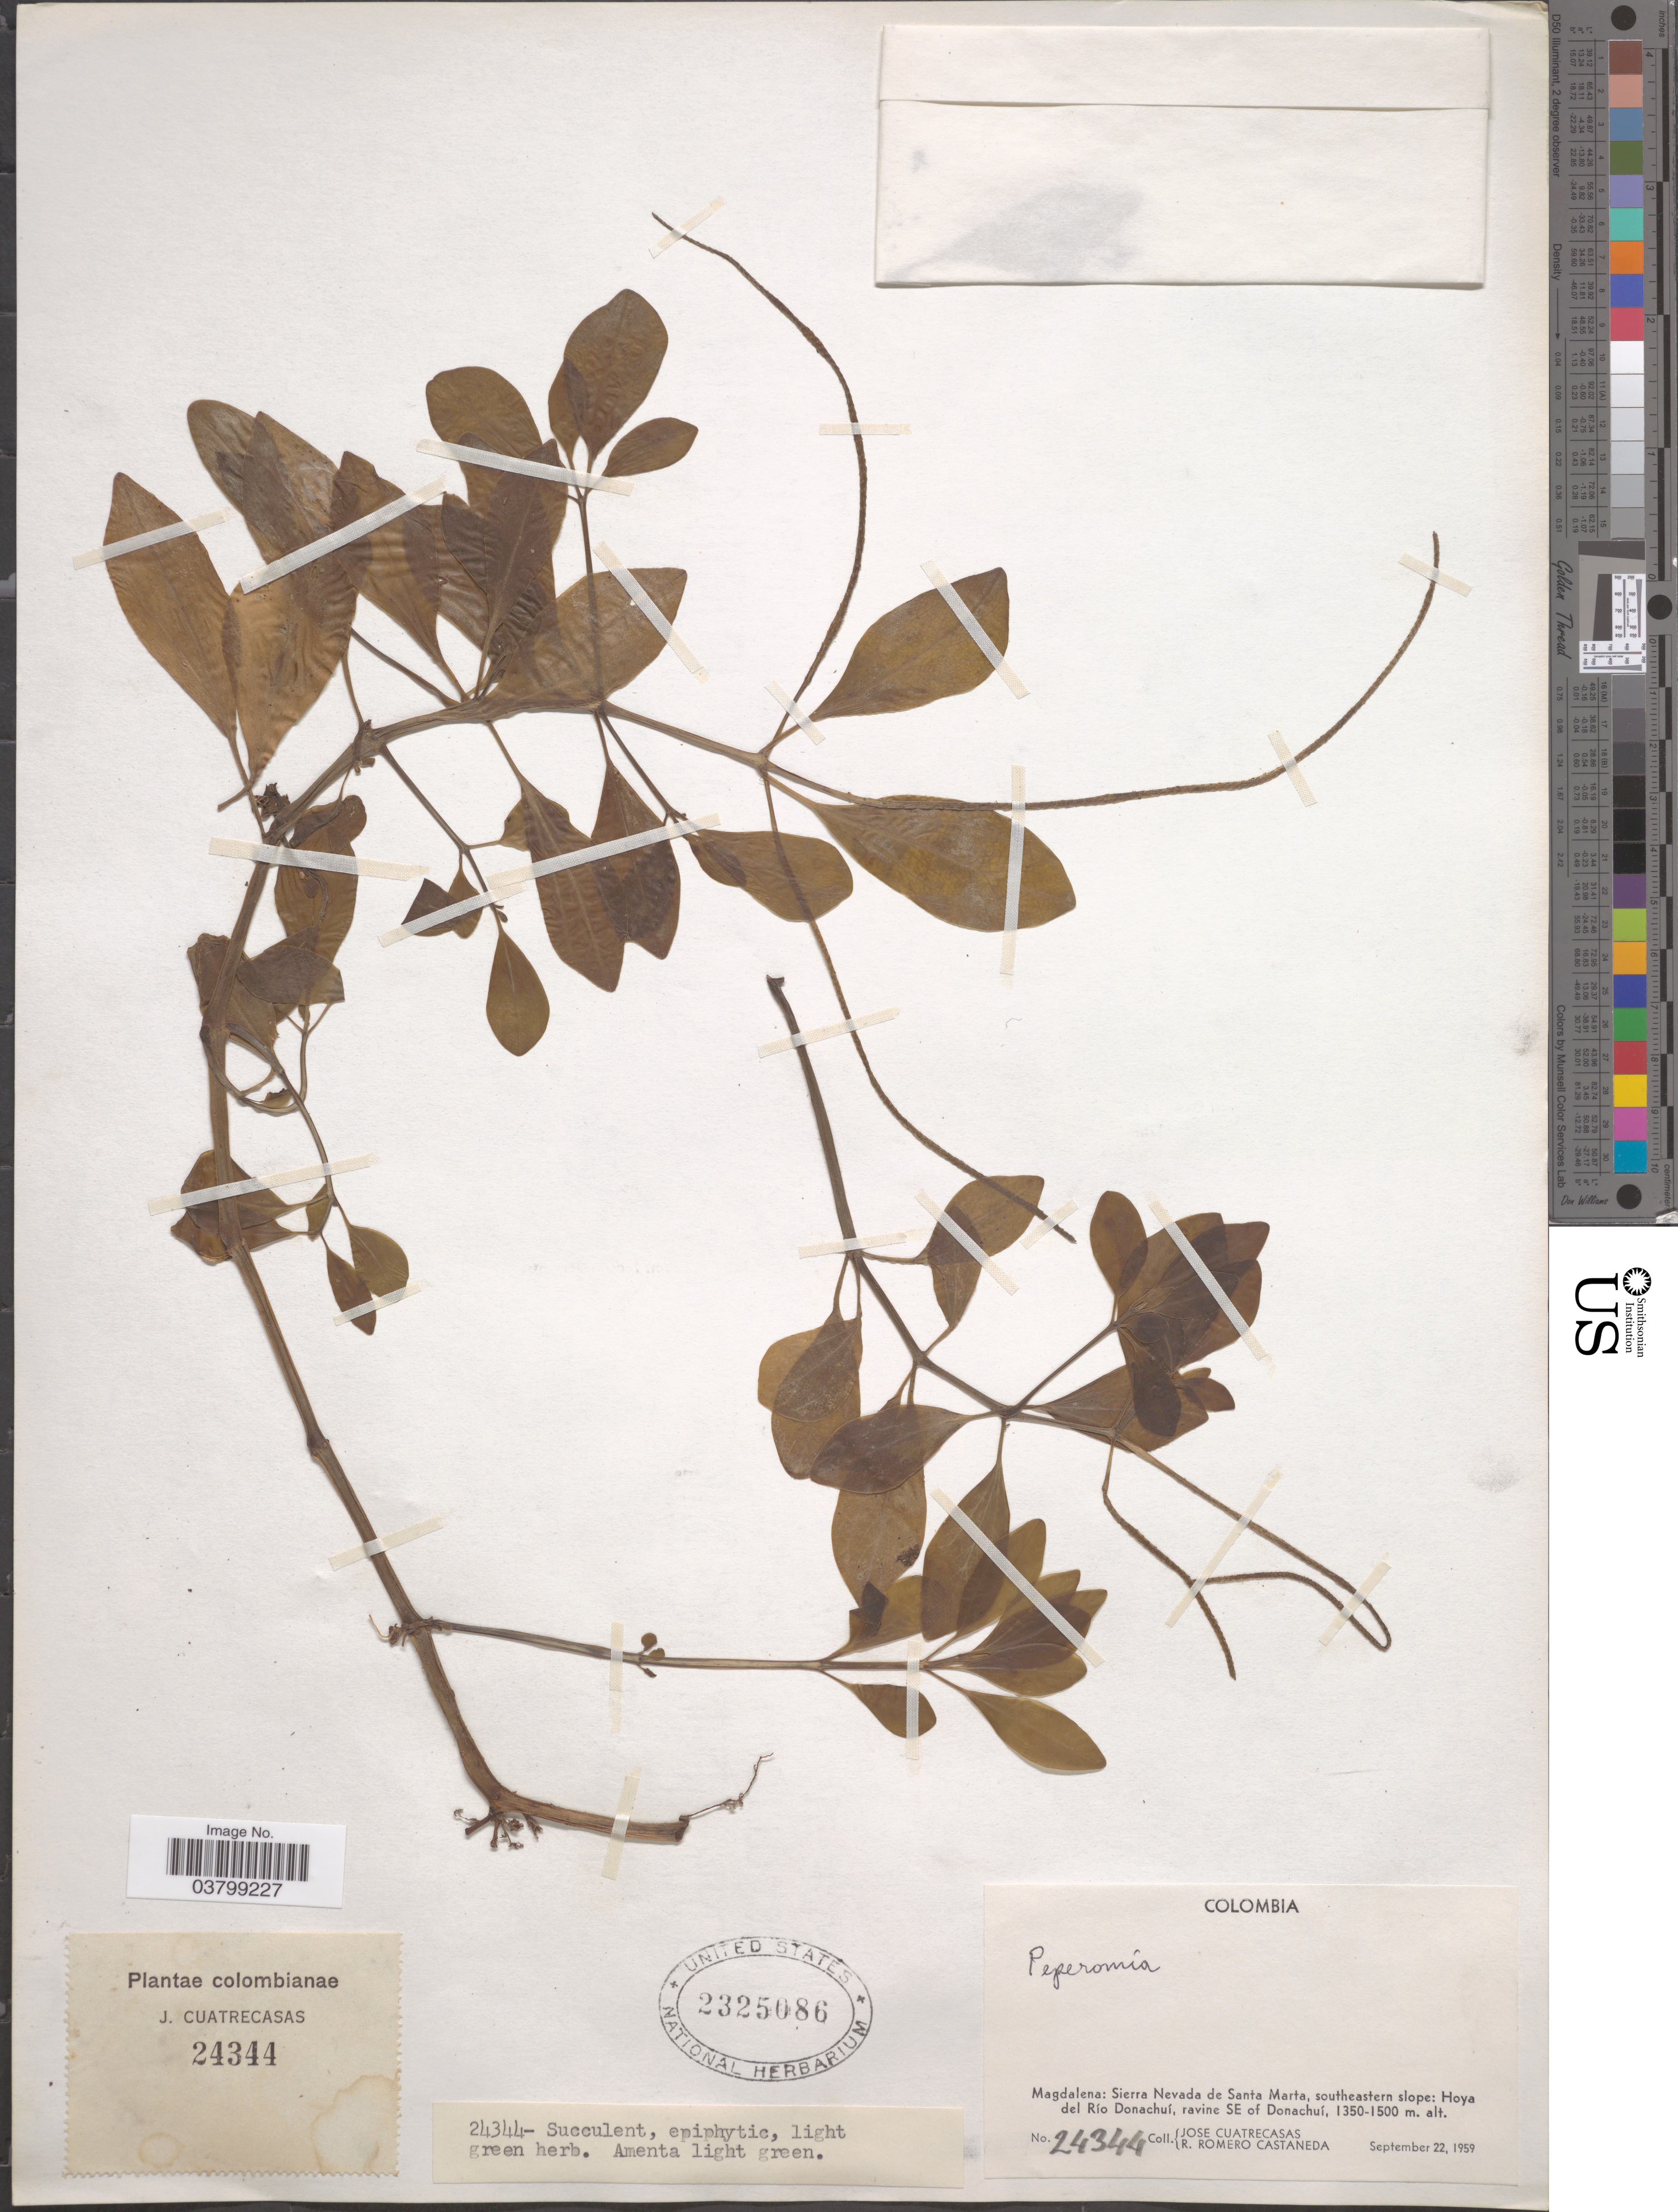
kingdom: Plantae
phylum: Tracheophyta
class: Magnoliopsida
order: Piperales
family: Piperaceae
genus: Peperomia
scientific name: Peperomia zarzalana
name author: Trel. & Yunck.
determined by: Jiménez, José Estaban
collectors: J. Cuatrecasas & R. Romero Castañeda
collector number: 24344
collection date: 1959-09-22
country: Colombia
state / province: Magdalena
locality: Sierra Nevada de Santa Marta, southeastern slope: Hoya del Río Donachuí, ravine SE of Donachuí.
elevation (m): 1350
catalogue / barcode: US 2325086